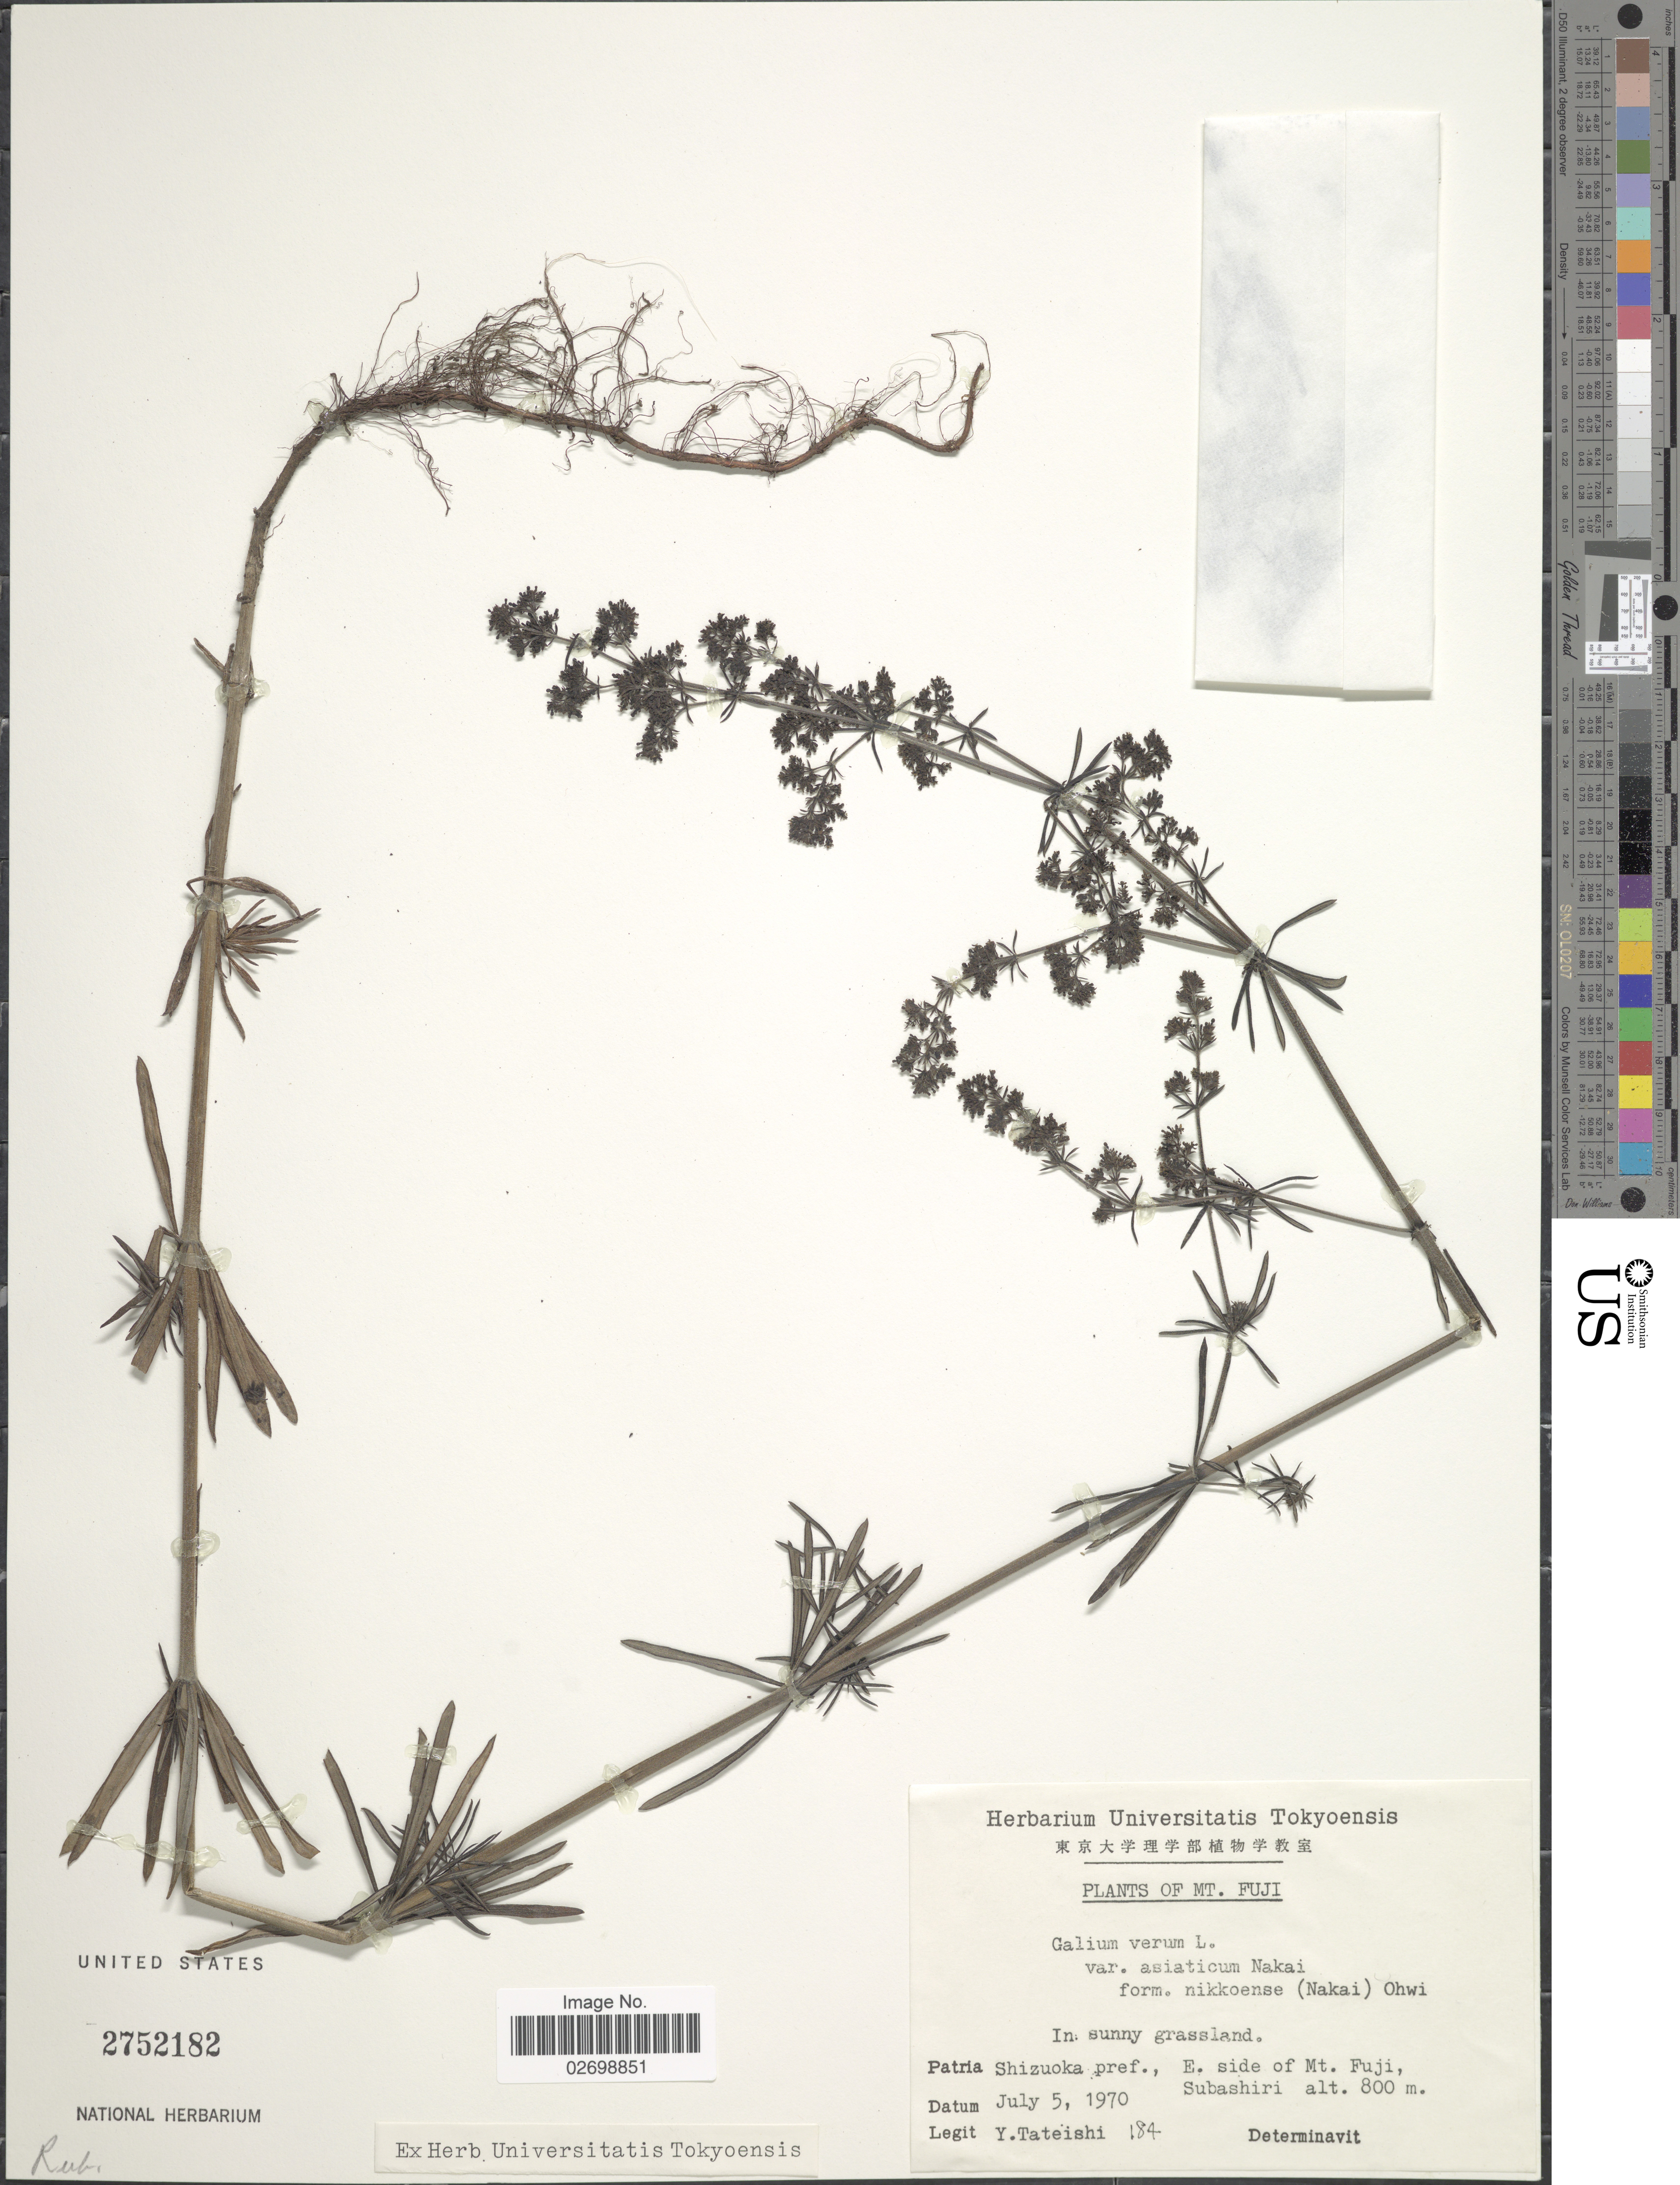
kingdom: Plantae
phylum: Tracheophyta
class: Magnoliopsida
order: Gentianales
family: Rubiaceae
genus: Galium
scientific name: Galium verum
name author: L.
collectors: Y. Tateishi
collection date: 1970-07-05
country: Japan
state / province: Sizuoka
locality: Patria Shizuoka pref., E. side of Mt. Fuji, Subashiri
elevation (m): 800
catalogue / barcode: US 2752182